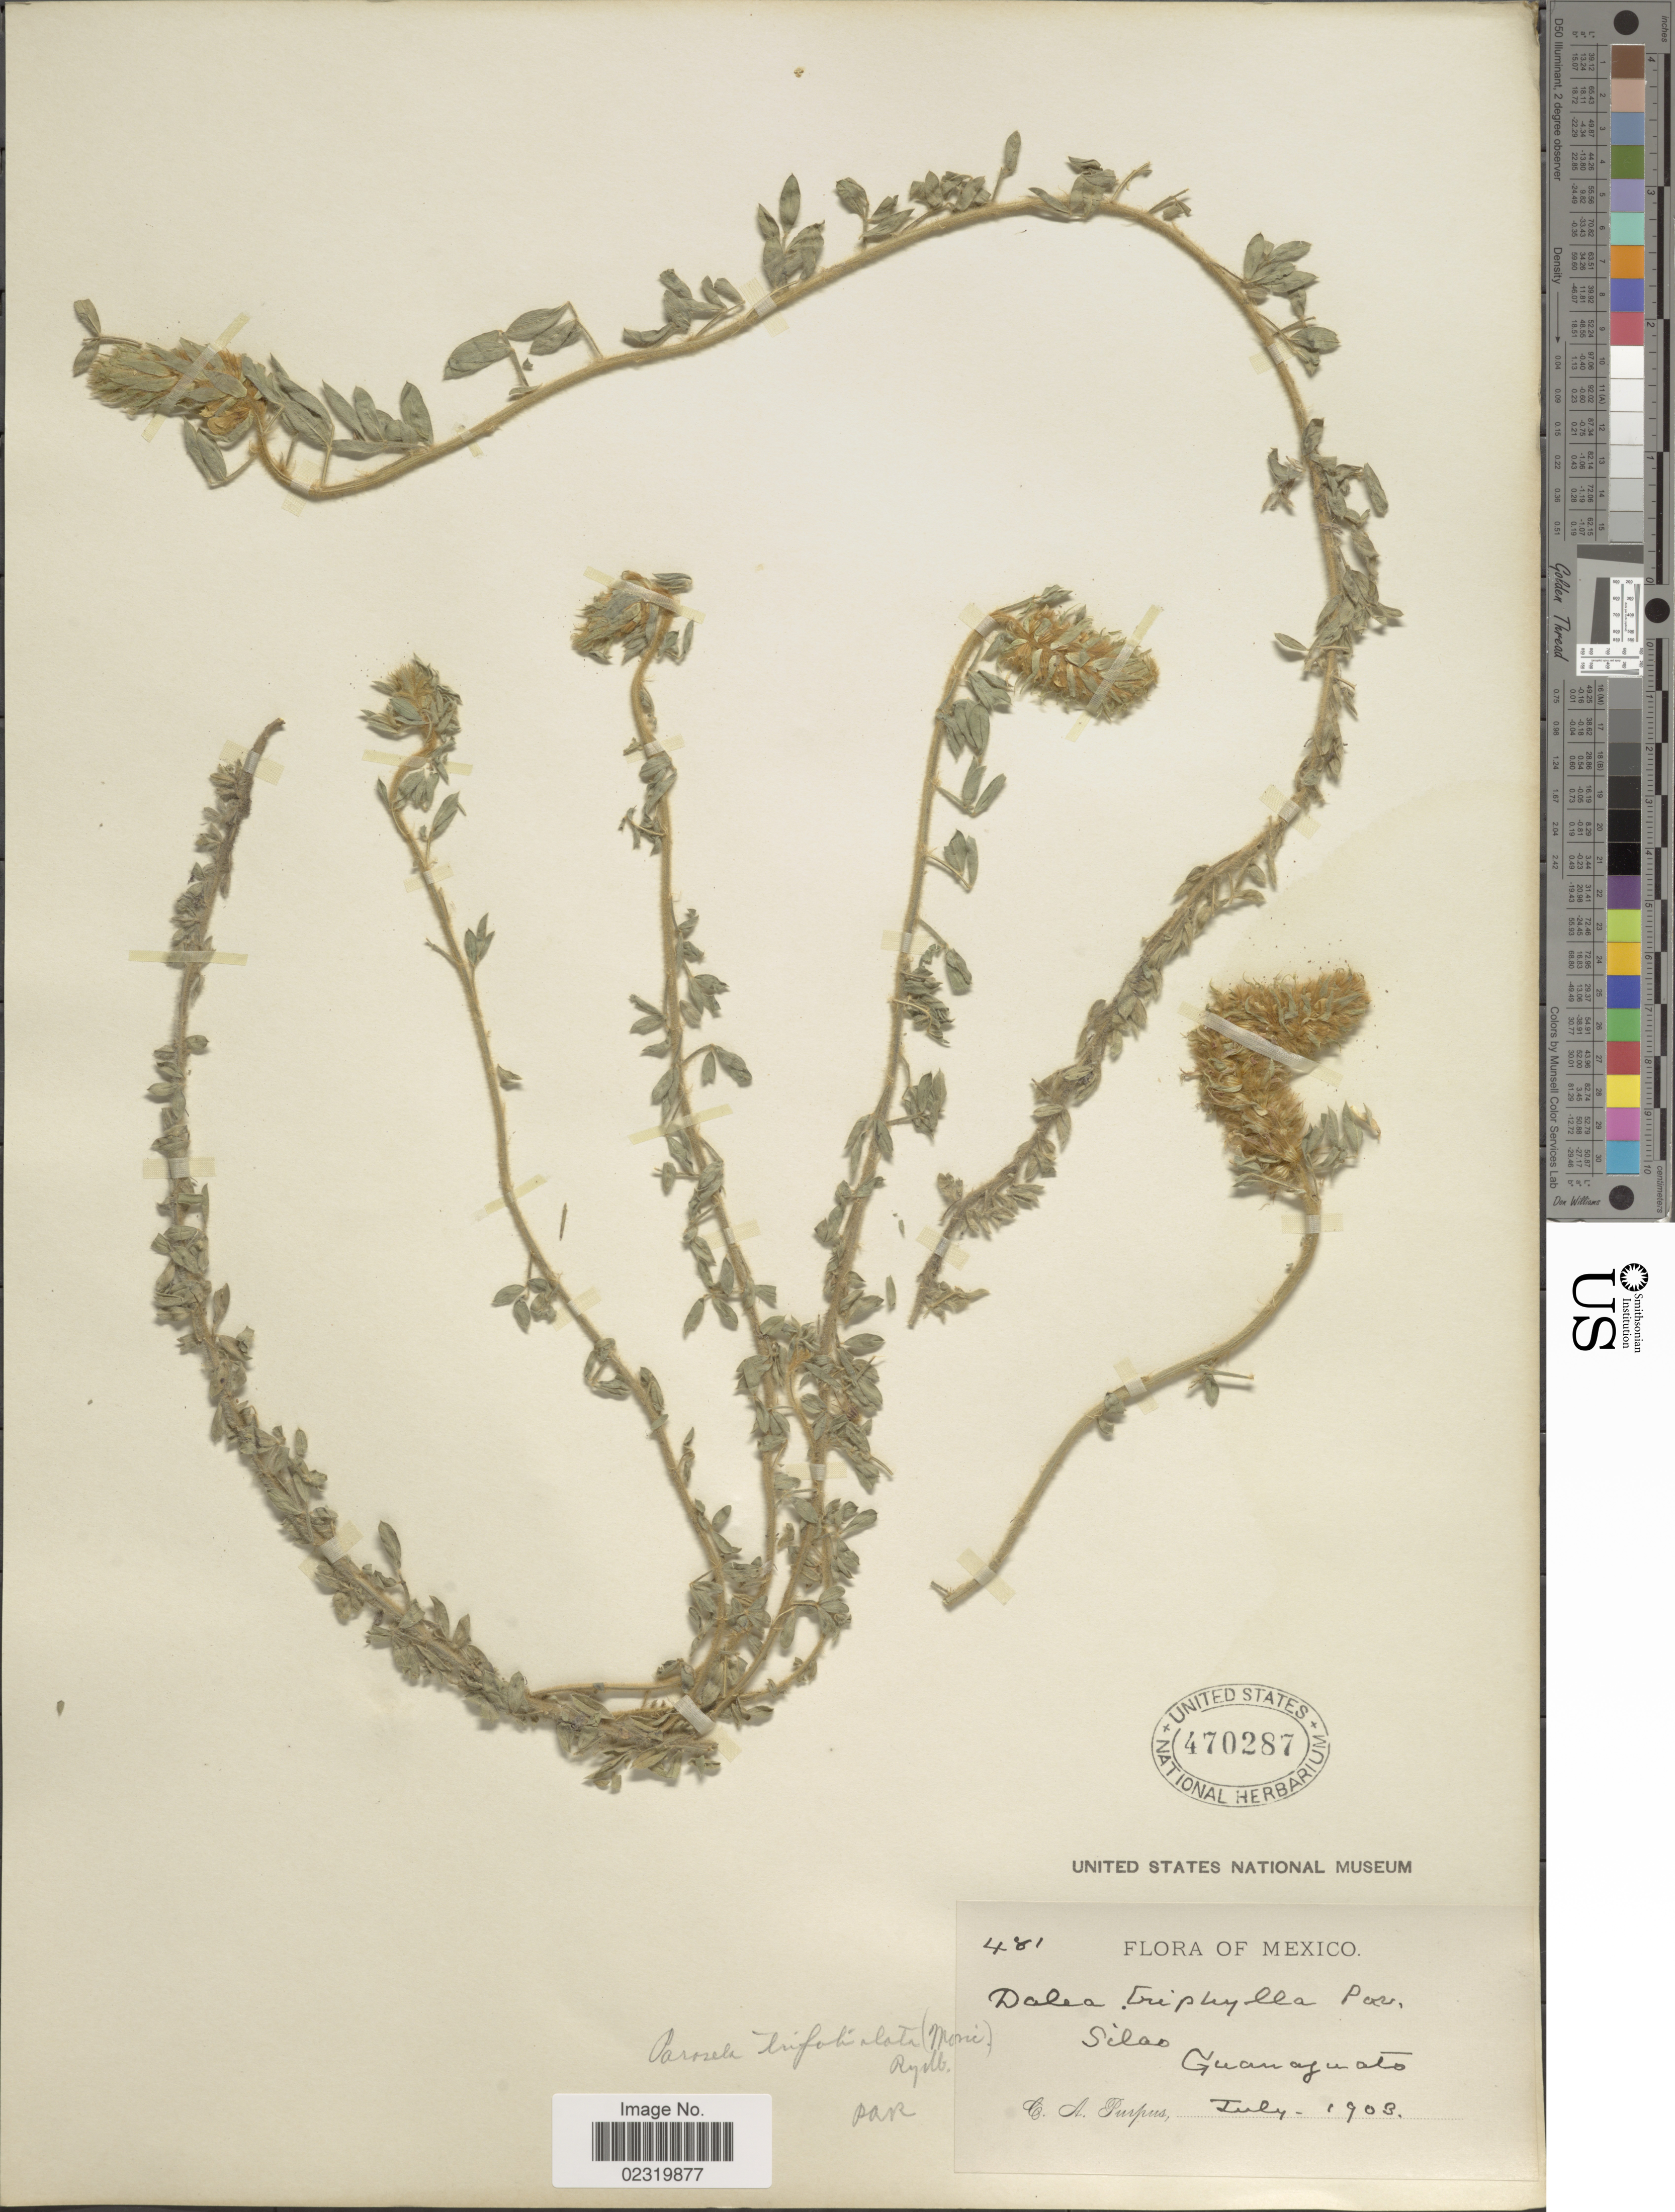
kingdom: Plantae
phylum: Tracheophyta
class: Magnoliopsida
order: Fabales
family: Fabaceae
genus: Dalea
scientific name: Dalea prostrata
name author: Ortega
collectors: C. A. Purpus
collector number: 481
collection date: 1903-07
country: Mexico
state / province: Guanajuato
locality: Silao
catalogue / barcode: US 470287